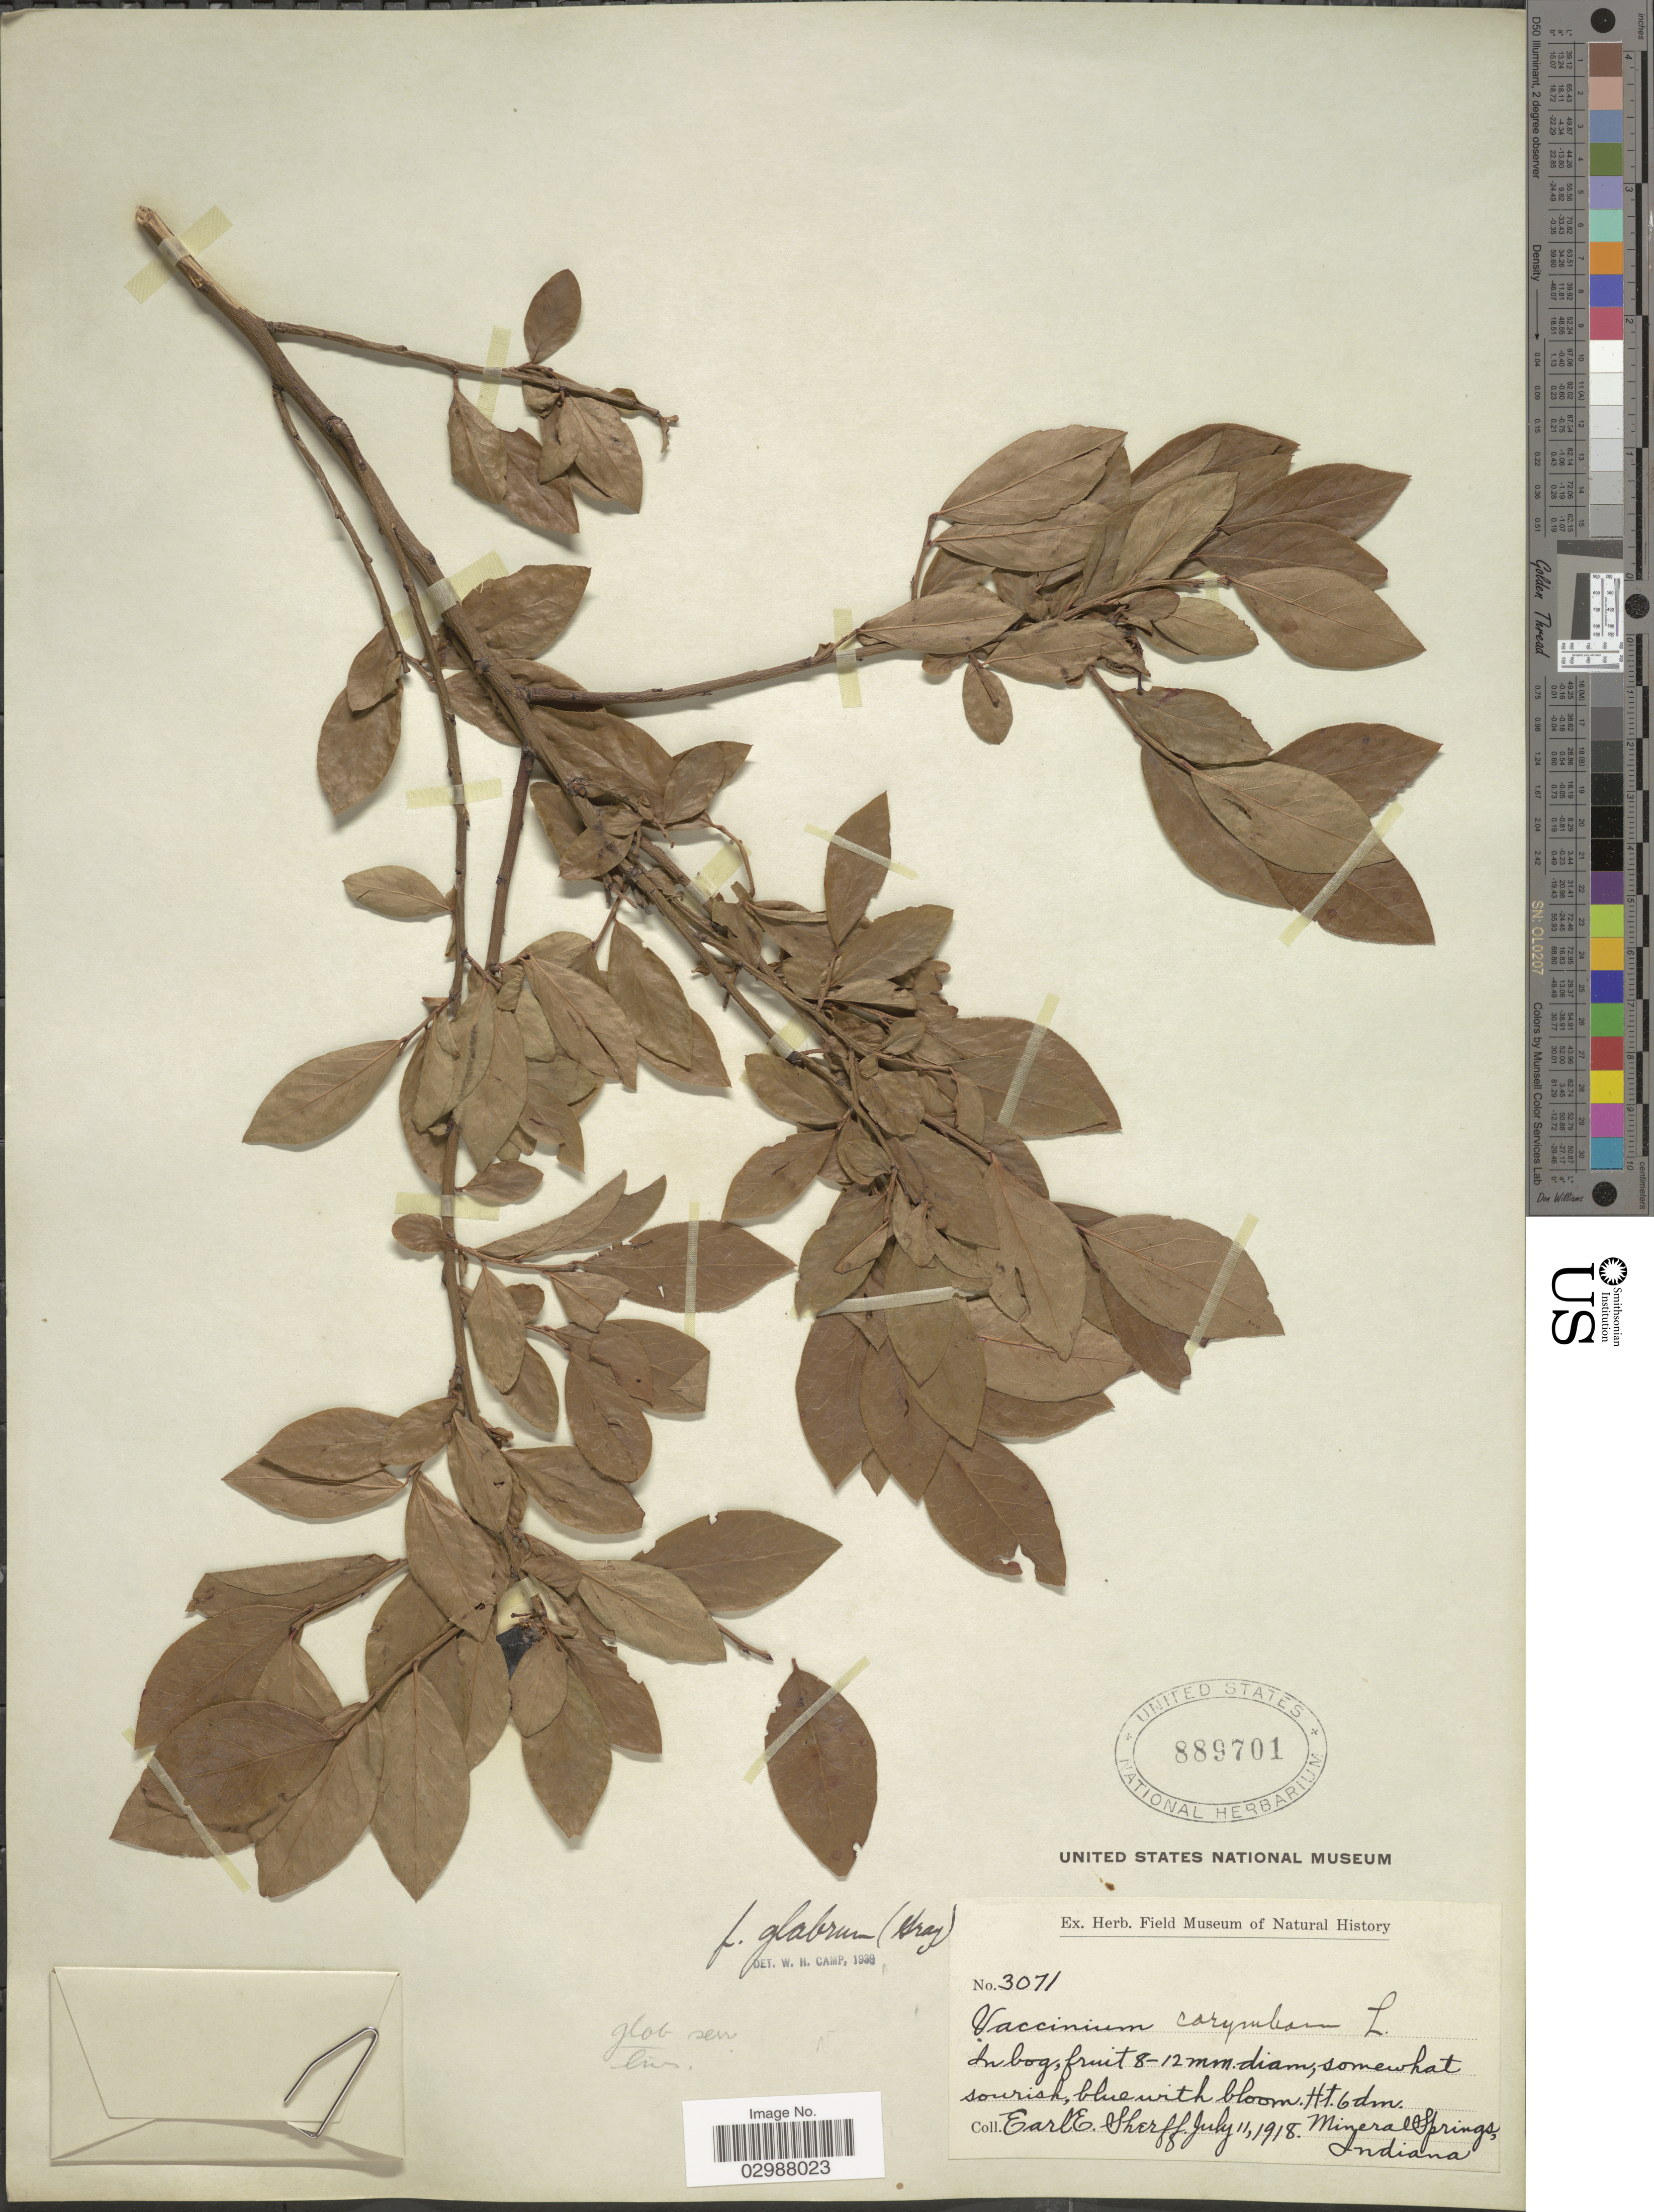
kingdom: Plantae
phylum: Tracheophyta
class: Magnoliopsida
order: Ericales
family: Ericaceae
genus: Vaccinium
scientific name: Vaccinium corymbosum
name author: L.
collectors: E. E. Sherff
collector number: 3071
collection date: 1918-07-11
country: United States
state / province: Indiana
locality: Mineral Springs.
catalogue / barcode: US 889701